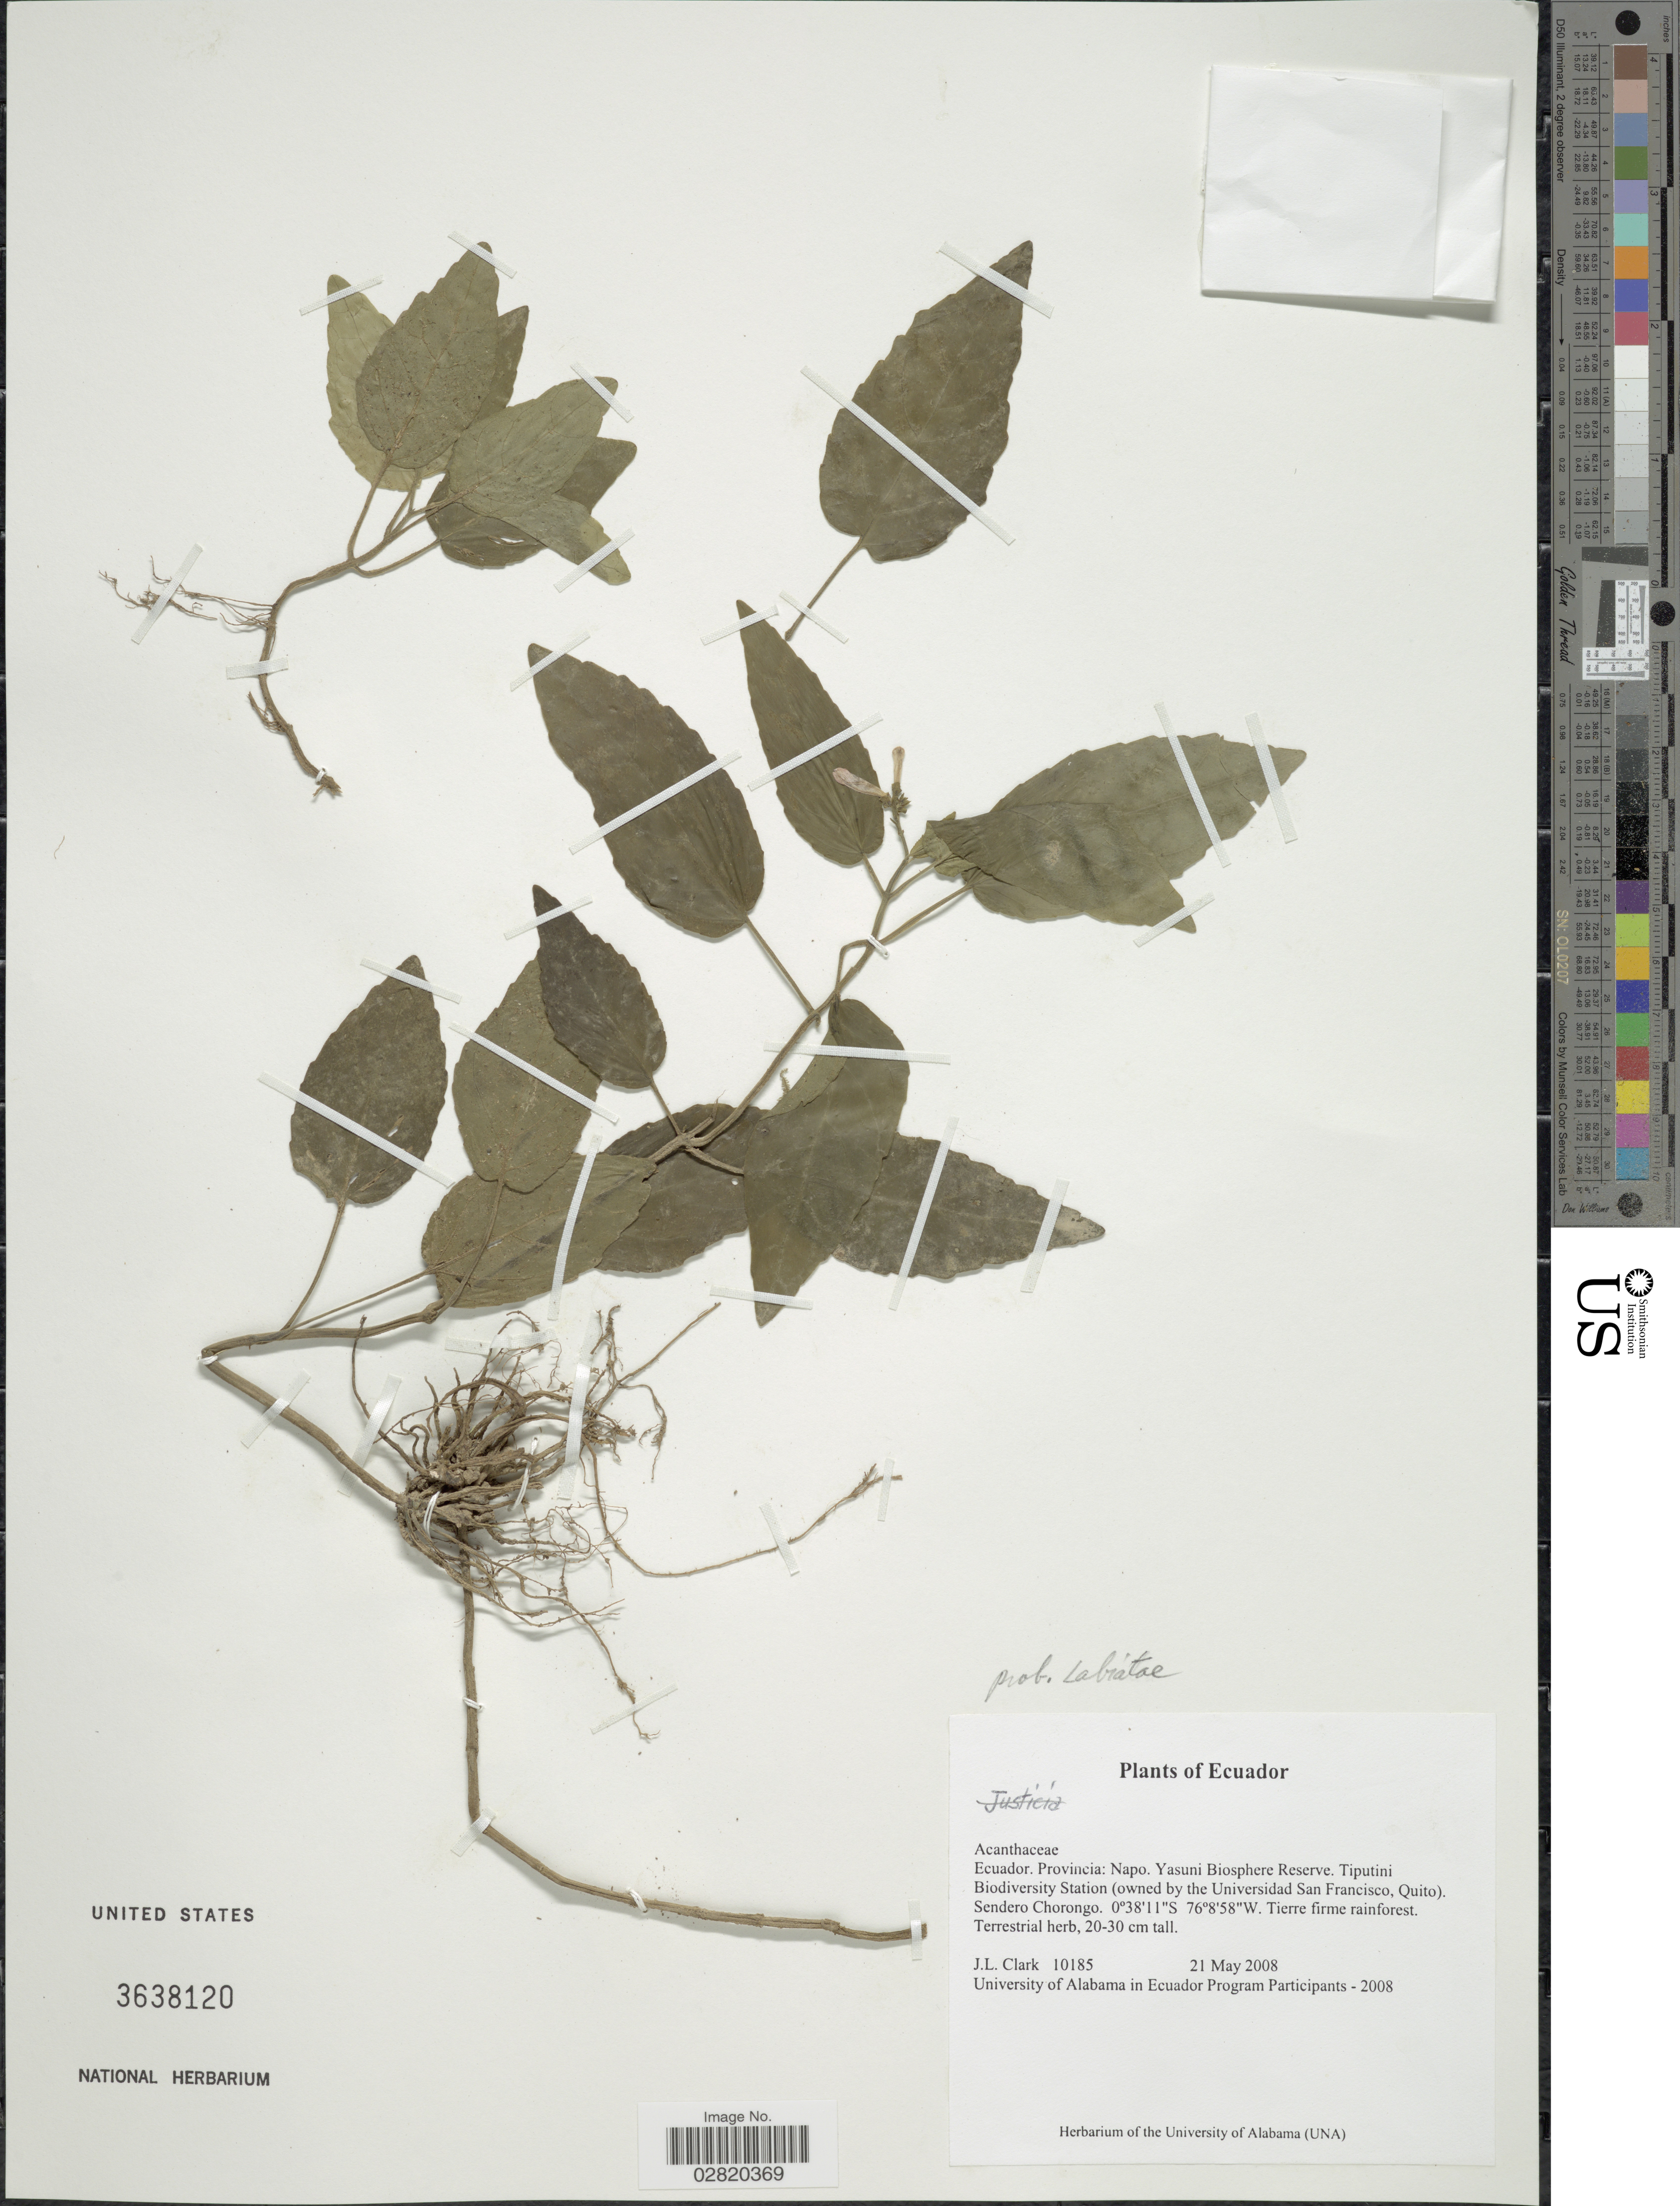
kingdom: Plantae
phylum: Tracheophyta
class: Magnoliopsida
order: Lamiales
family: Lamiaceae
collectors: J. L. Clark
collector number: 10185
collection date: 2008-05-21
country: Ecuador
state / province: Napo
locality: Yasuni Biosphere Reserve. Tiputini Biodiversity Station (owned by the Universidad San Francisco, Quito). Sendero Chorongo.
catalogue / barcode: US 3638120